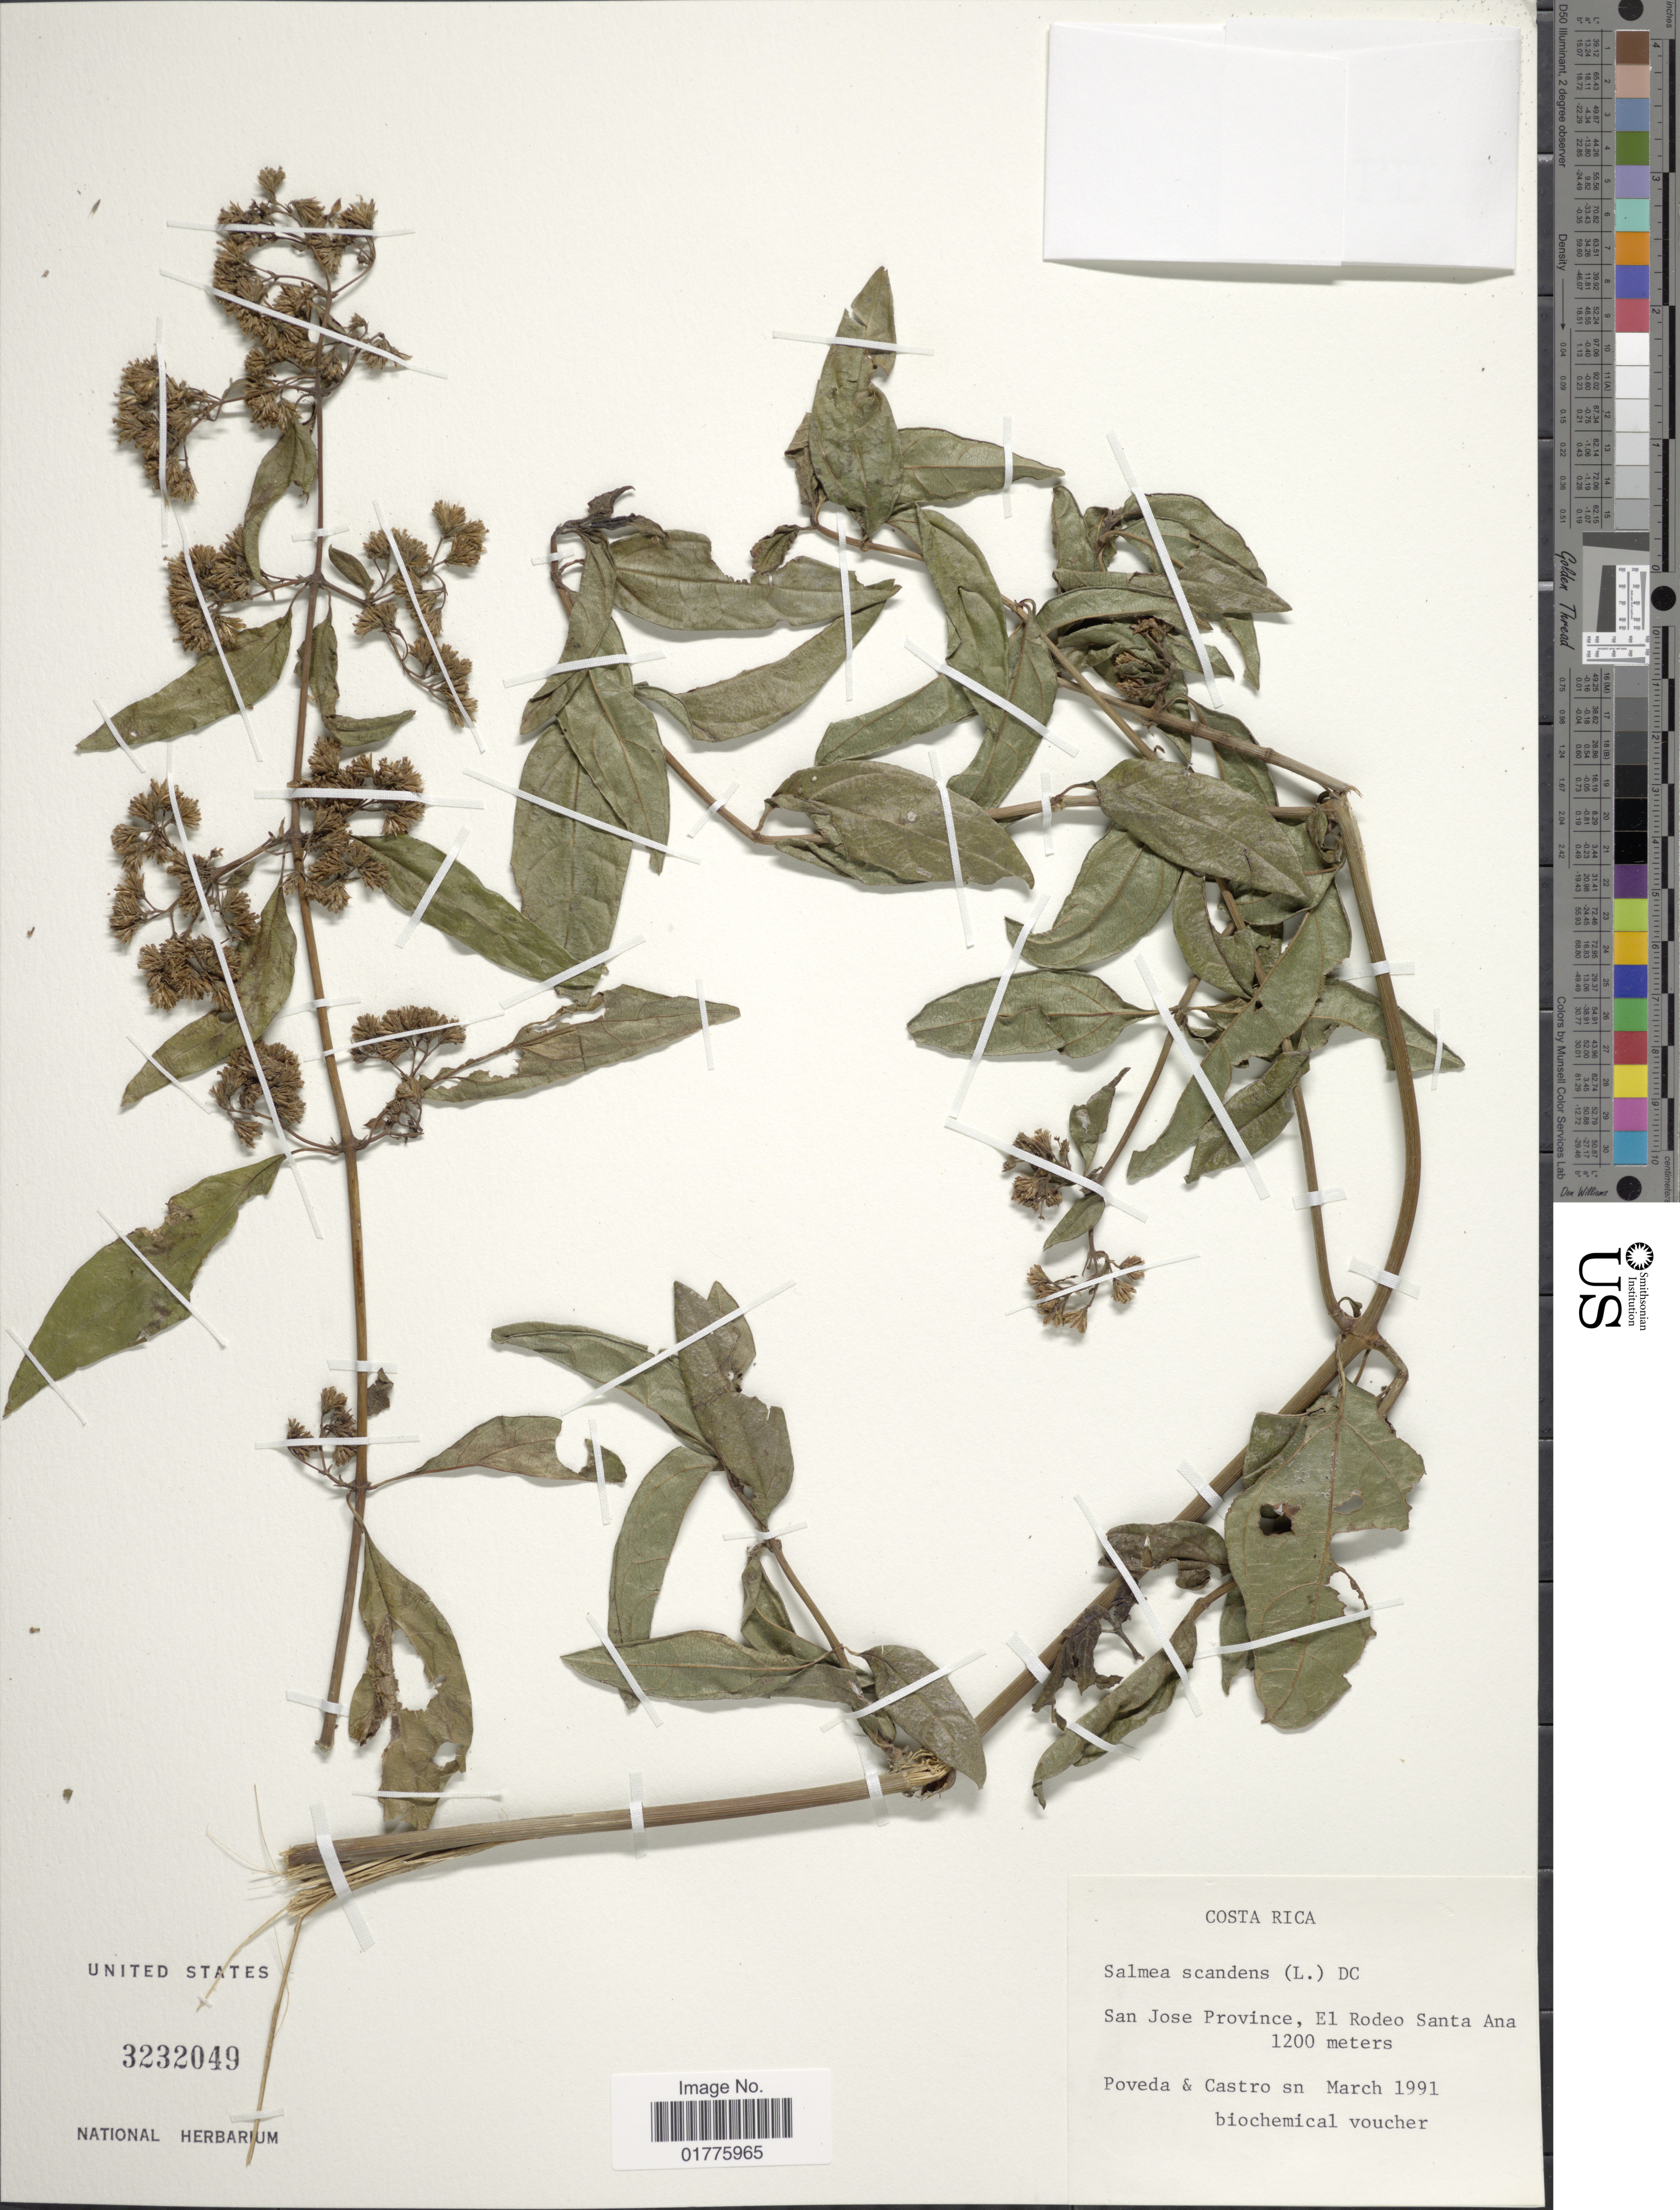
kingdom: Plantae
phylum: Tracheophyta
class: Magnoliopsida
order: Asterales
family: Asteraceae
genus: Salmea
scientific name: Salmea scandens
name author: (L.) DC.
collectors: A. Poveda & -. Castro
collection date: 1991-03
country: Costa Rica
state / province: San José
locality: San Jose Province, El Rodeo Santa Ana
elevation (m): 1200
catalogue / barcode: US 3232049